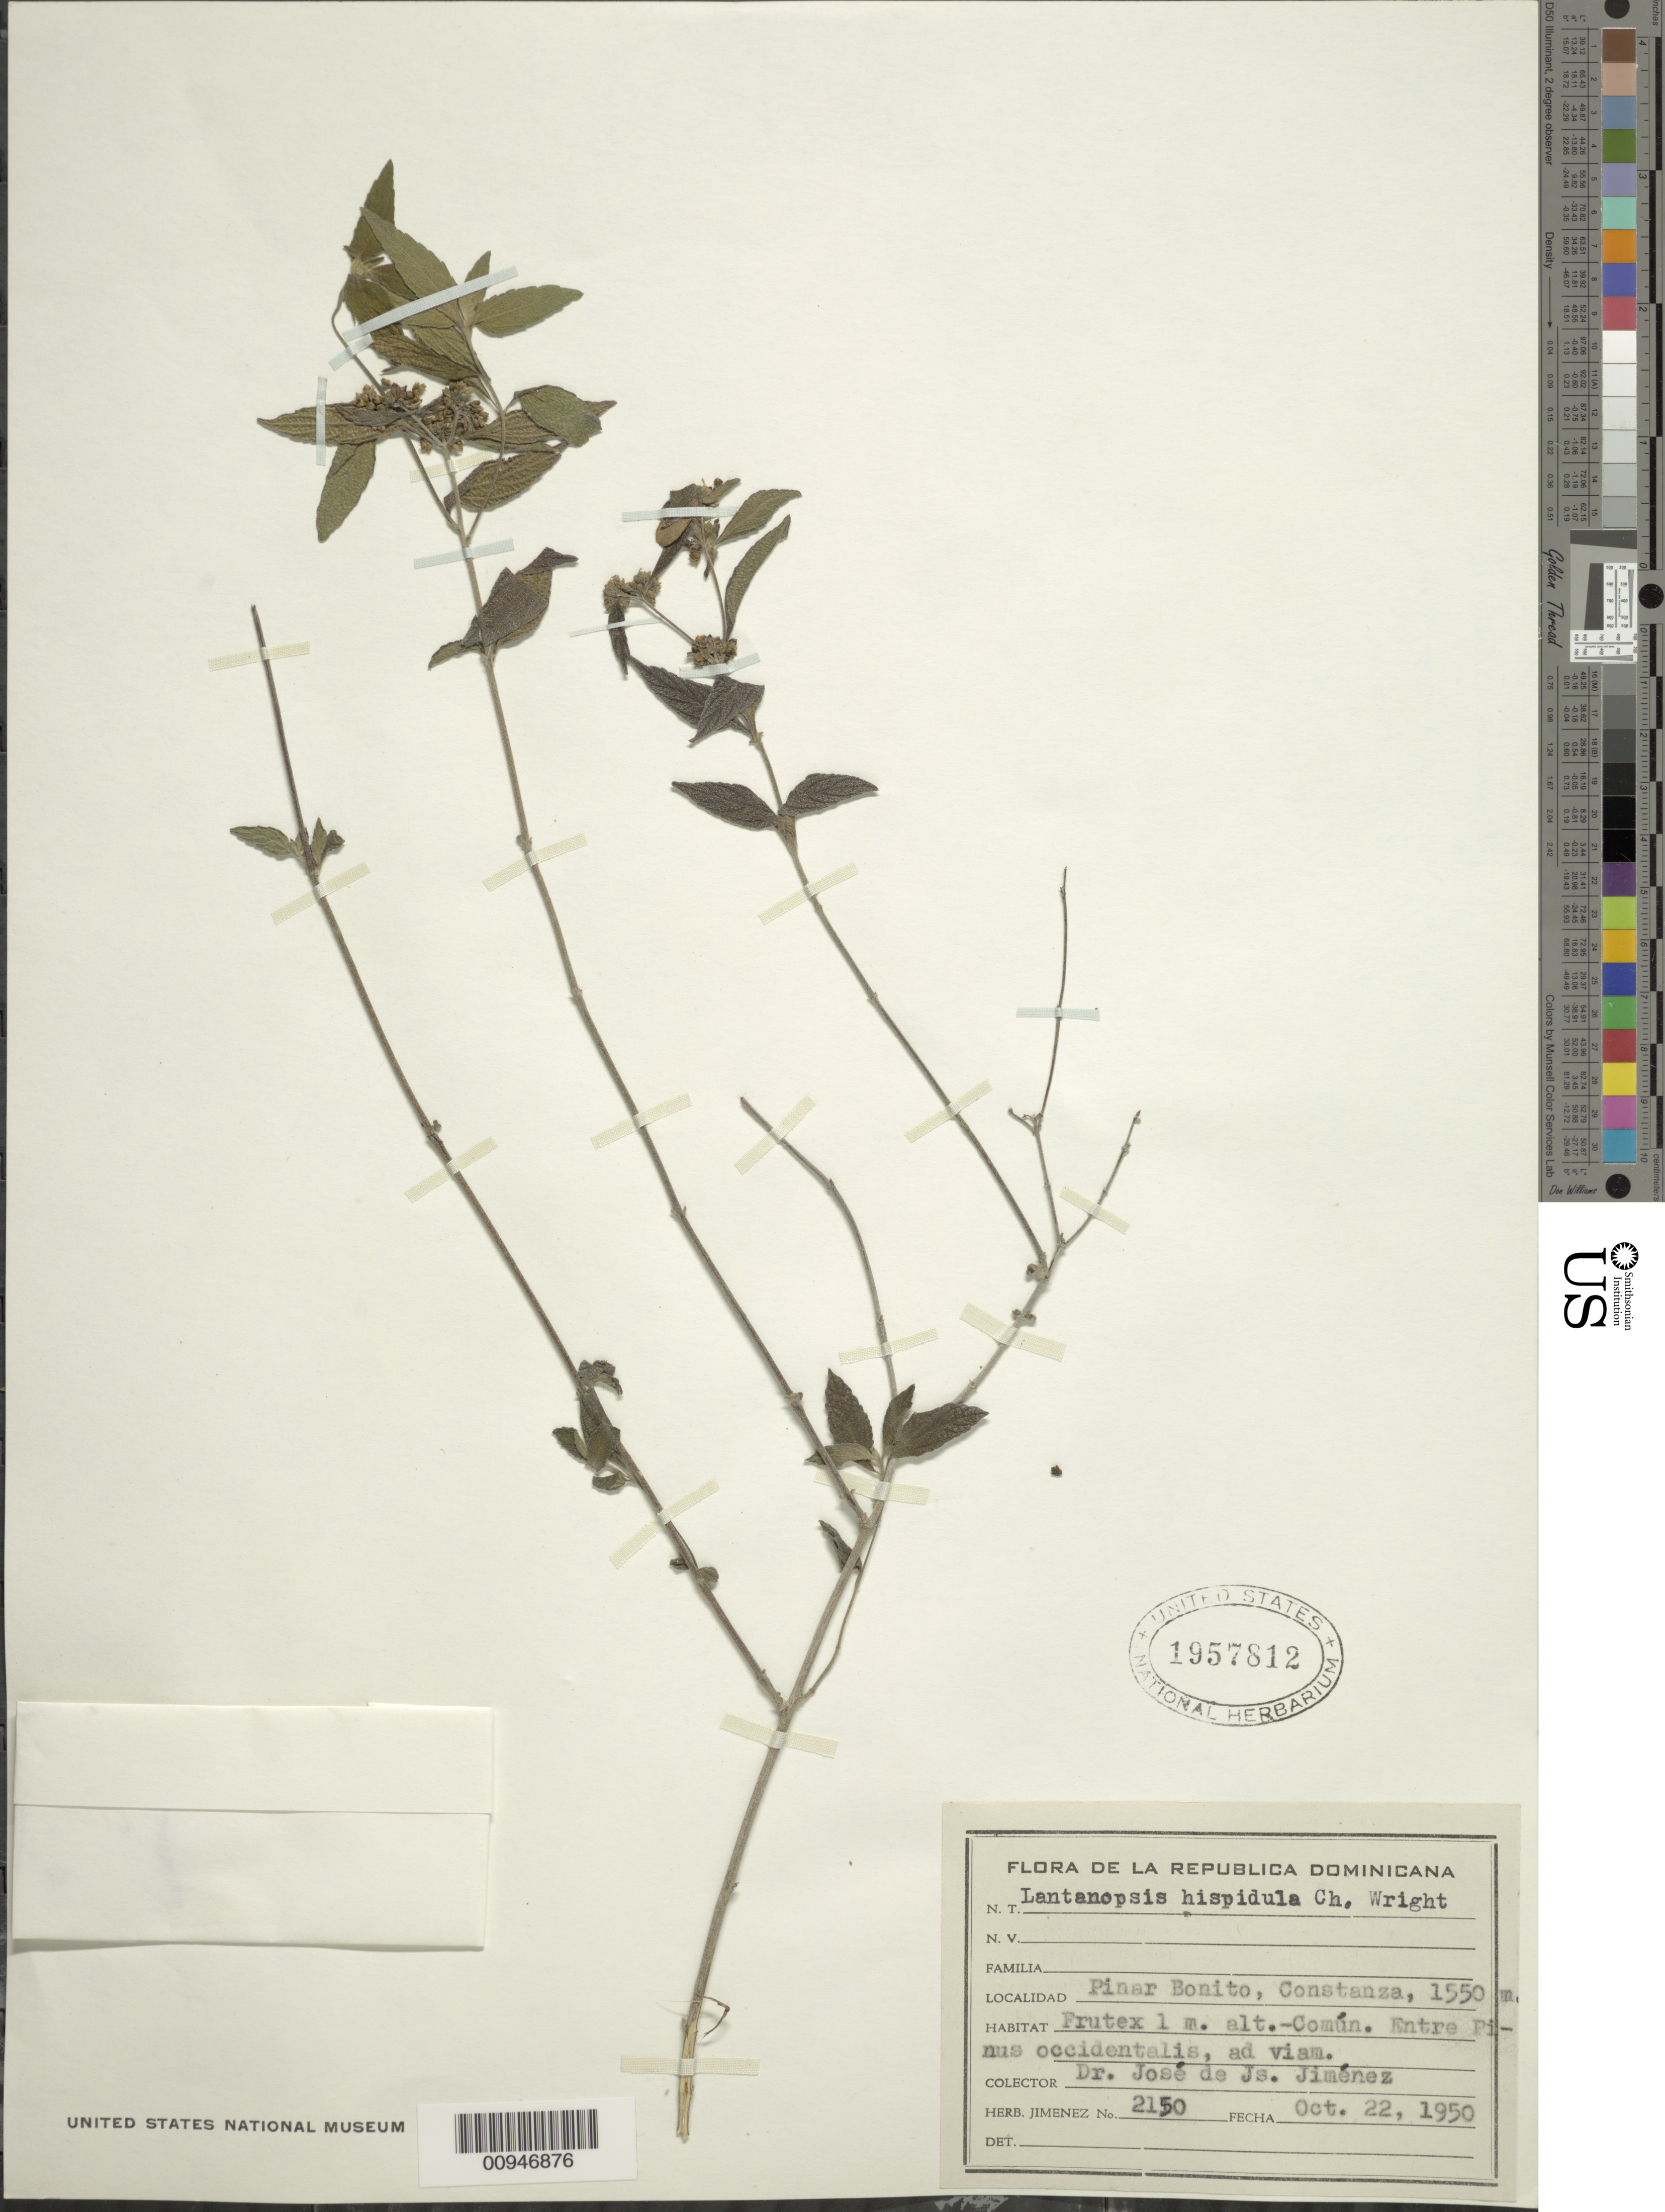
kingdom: Plantae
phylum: Tracheophyta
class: Magnoliopsida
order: Asterales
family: Asteraceae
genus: Lantanopsis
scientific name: Lantanopsis hispidula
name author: C. Wright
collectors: J. J. Jiménez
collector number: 2150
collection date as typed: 22 Oct 1950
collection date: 1950-10-22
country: Dominican Republic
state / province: La Vega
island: Hispaniola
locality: Pinar Bonita, Constanza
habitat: Entre Pinus occidentalis, ad. Viam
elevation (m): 1550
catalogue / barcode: US 1957812